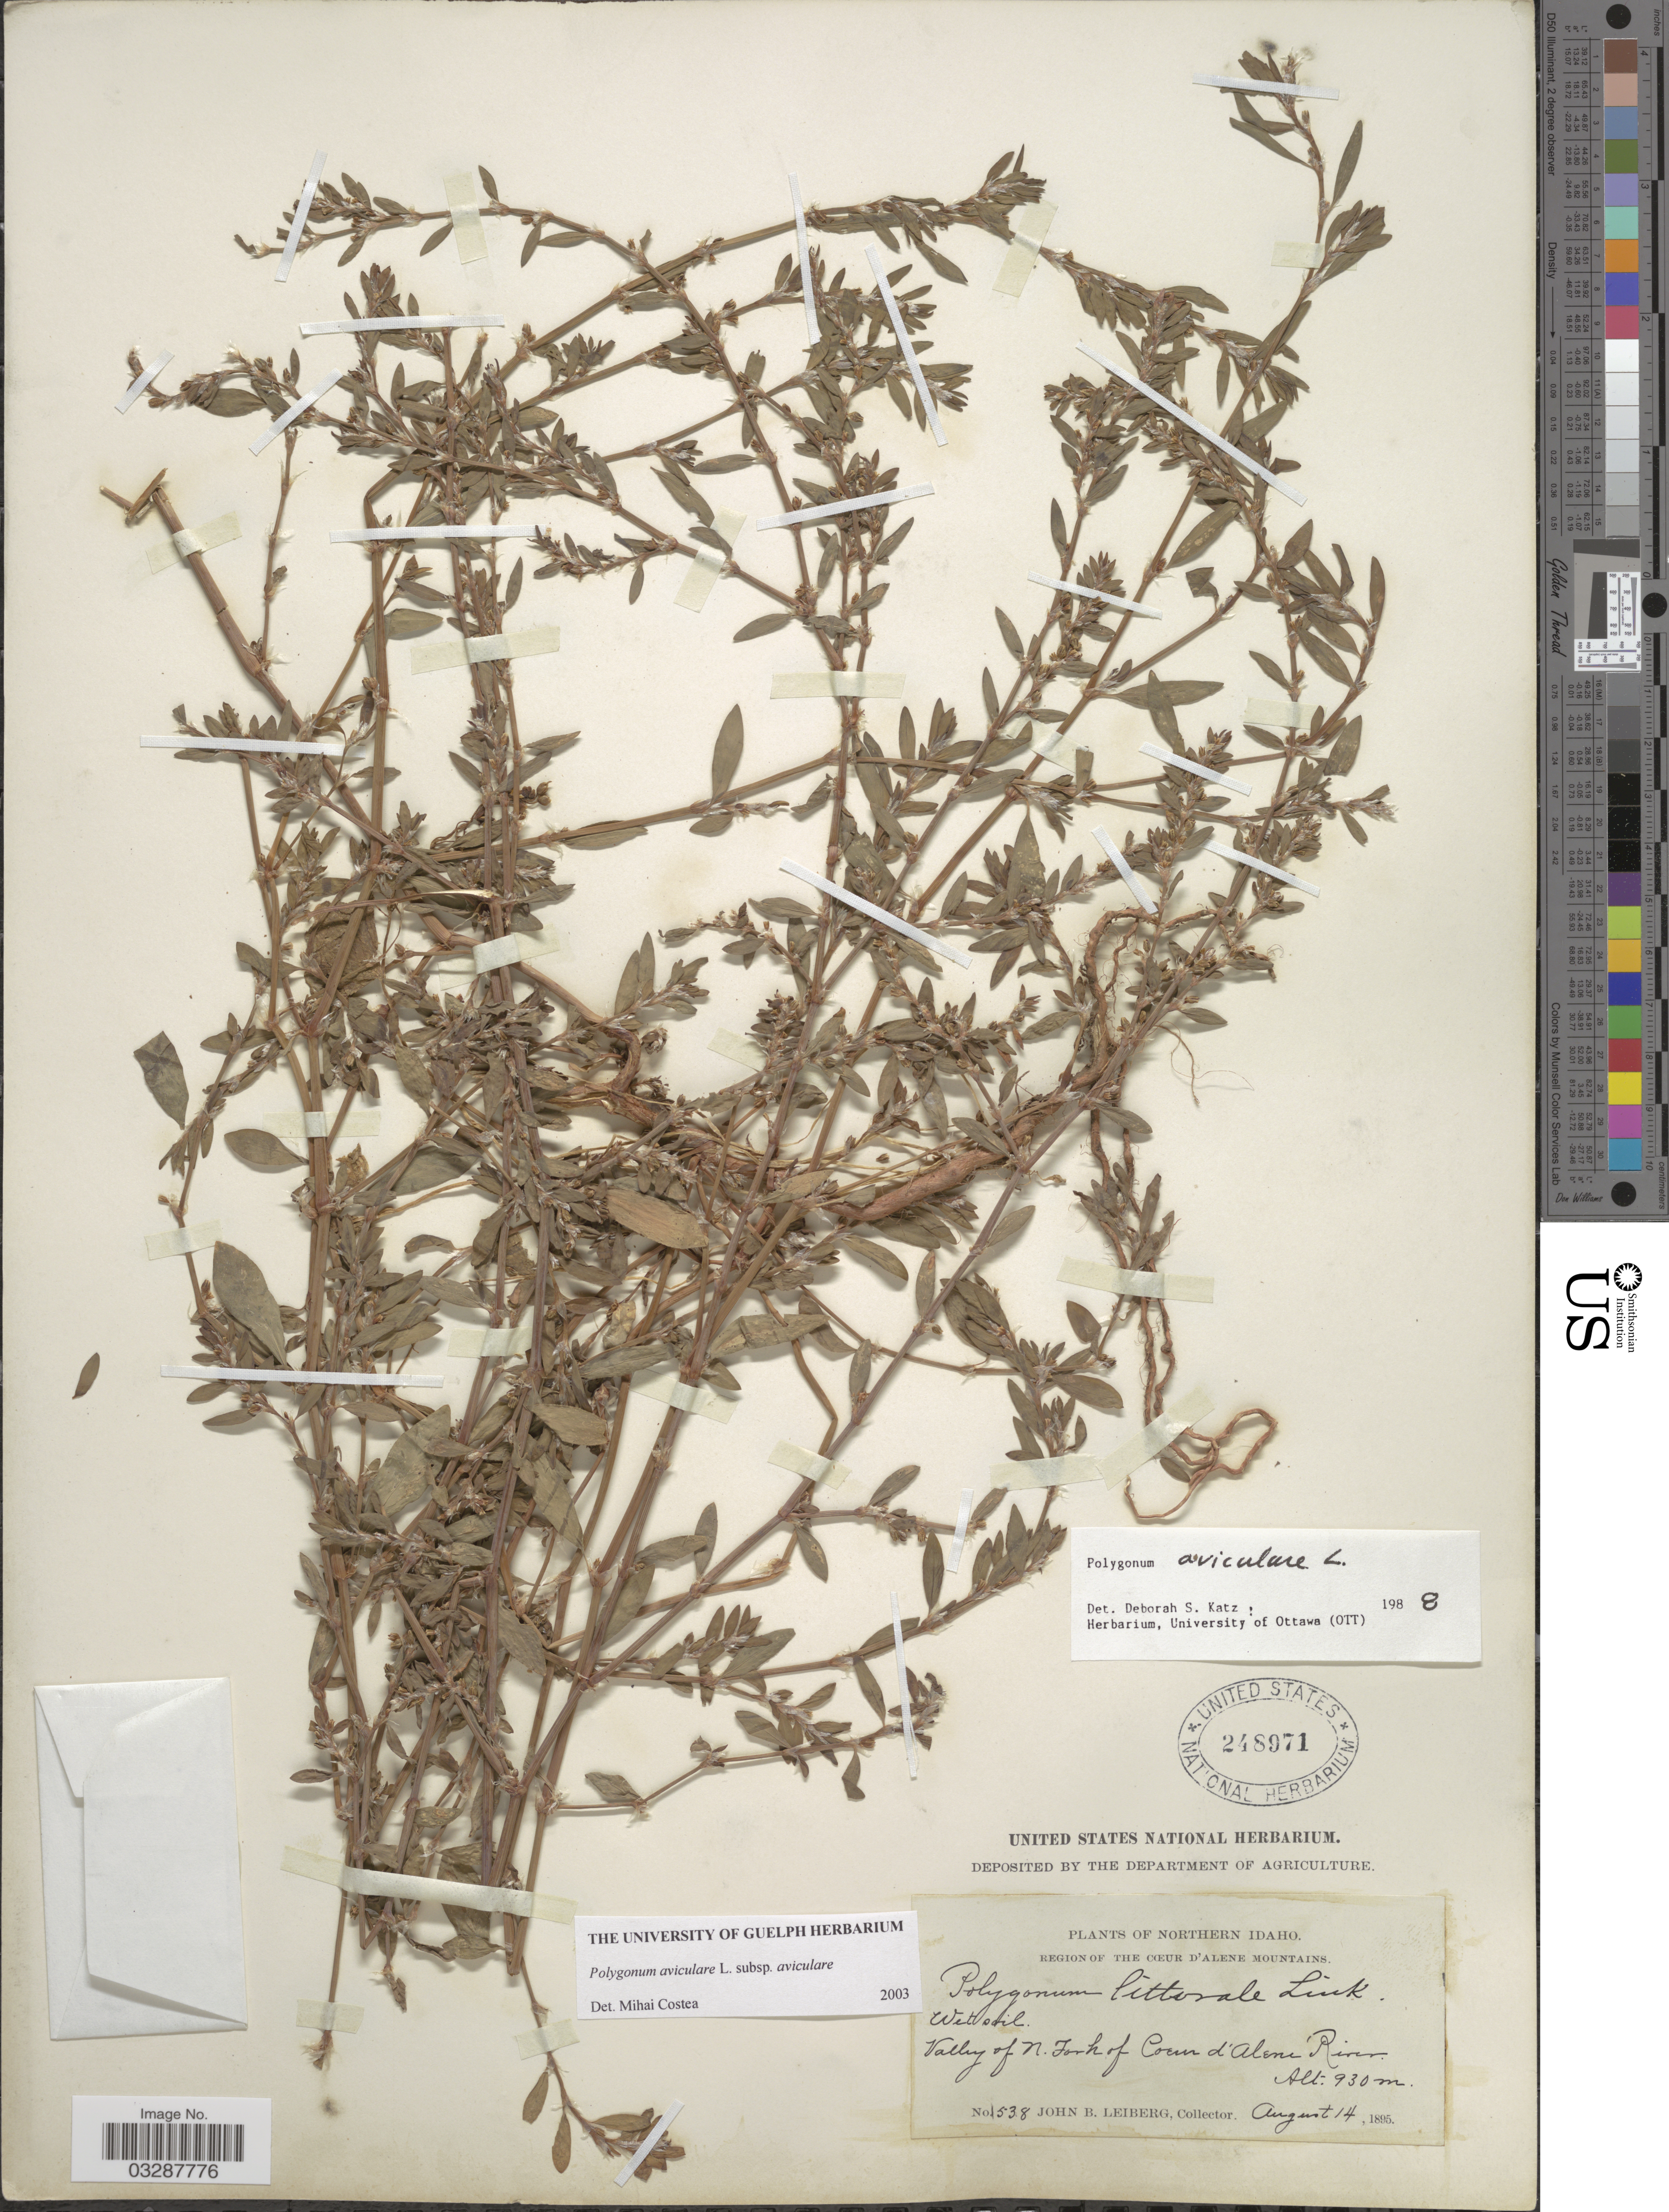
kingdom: Plantae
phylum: Tracheophyta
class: Magnoliopsida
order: Caryophyllales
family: Polygonaceae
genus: Polygonum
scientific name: Polygonum aviculare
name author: L.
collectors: J. B. Leiberg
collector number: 1538*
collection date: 1895-08-14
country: United States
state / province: Idaho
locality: Northern Idaho. Region of the Coeur d'Alene Mountains. Valley of N. Fork of Coeur d'Alene River.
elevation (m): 930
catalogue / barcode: US 248971